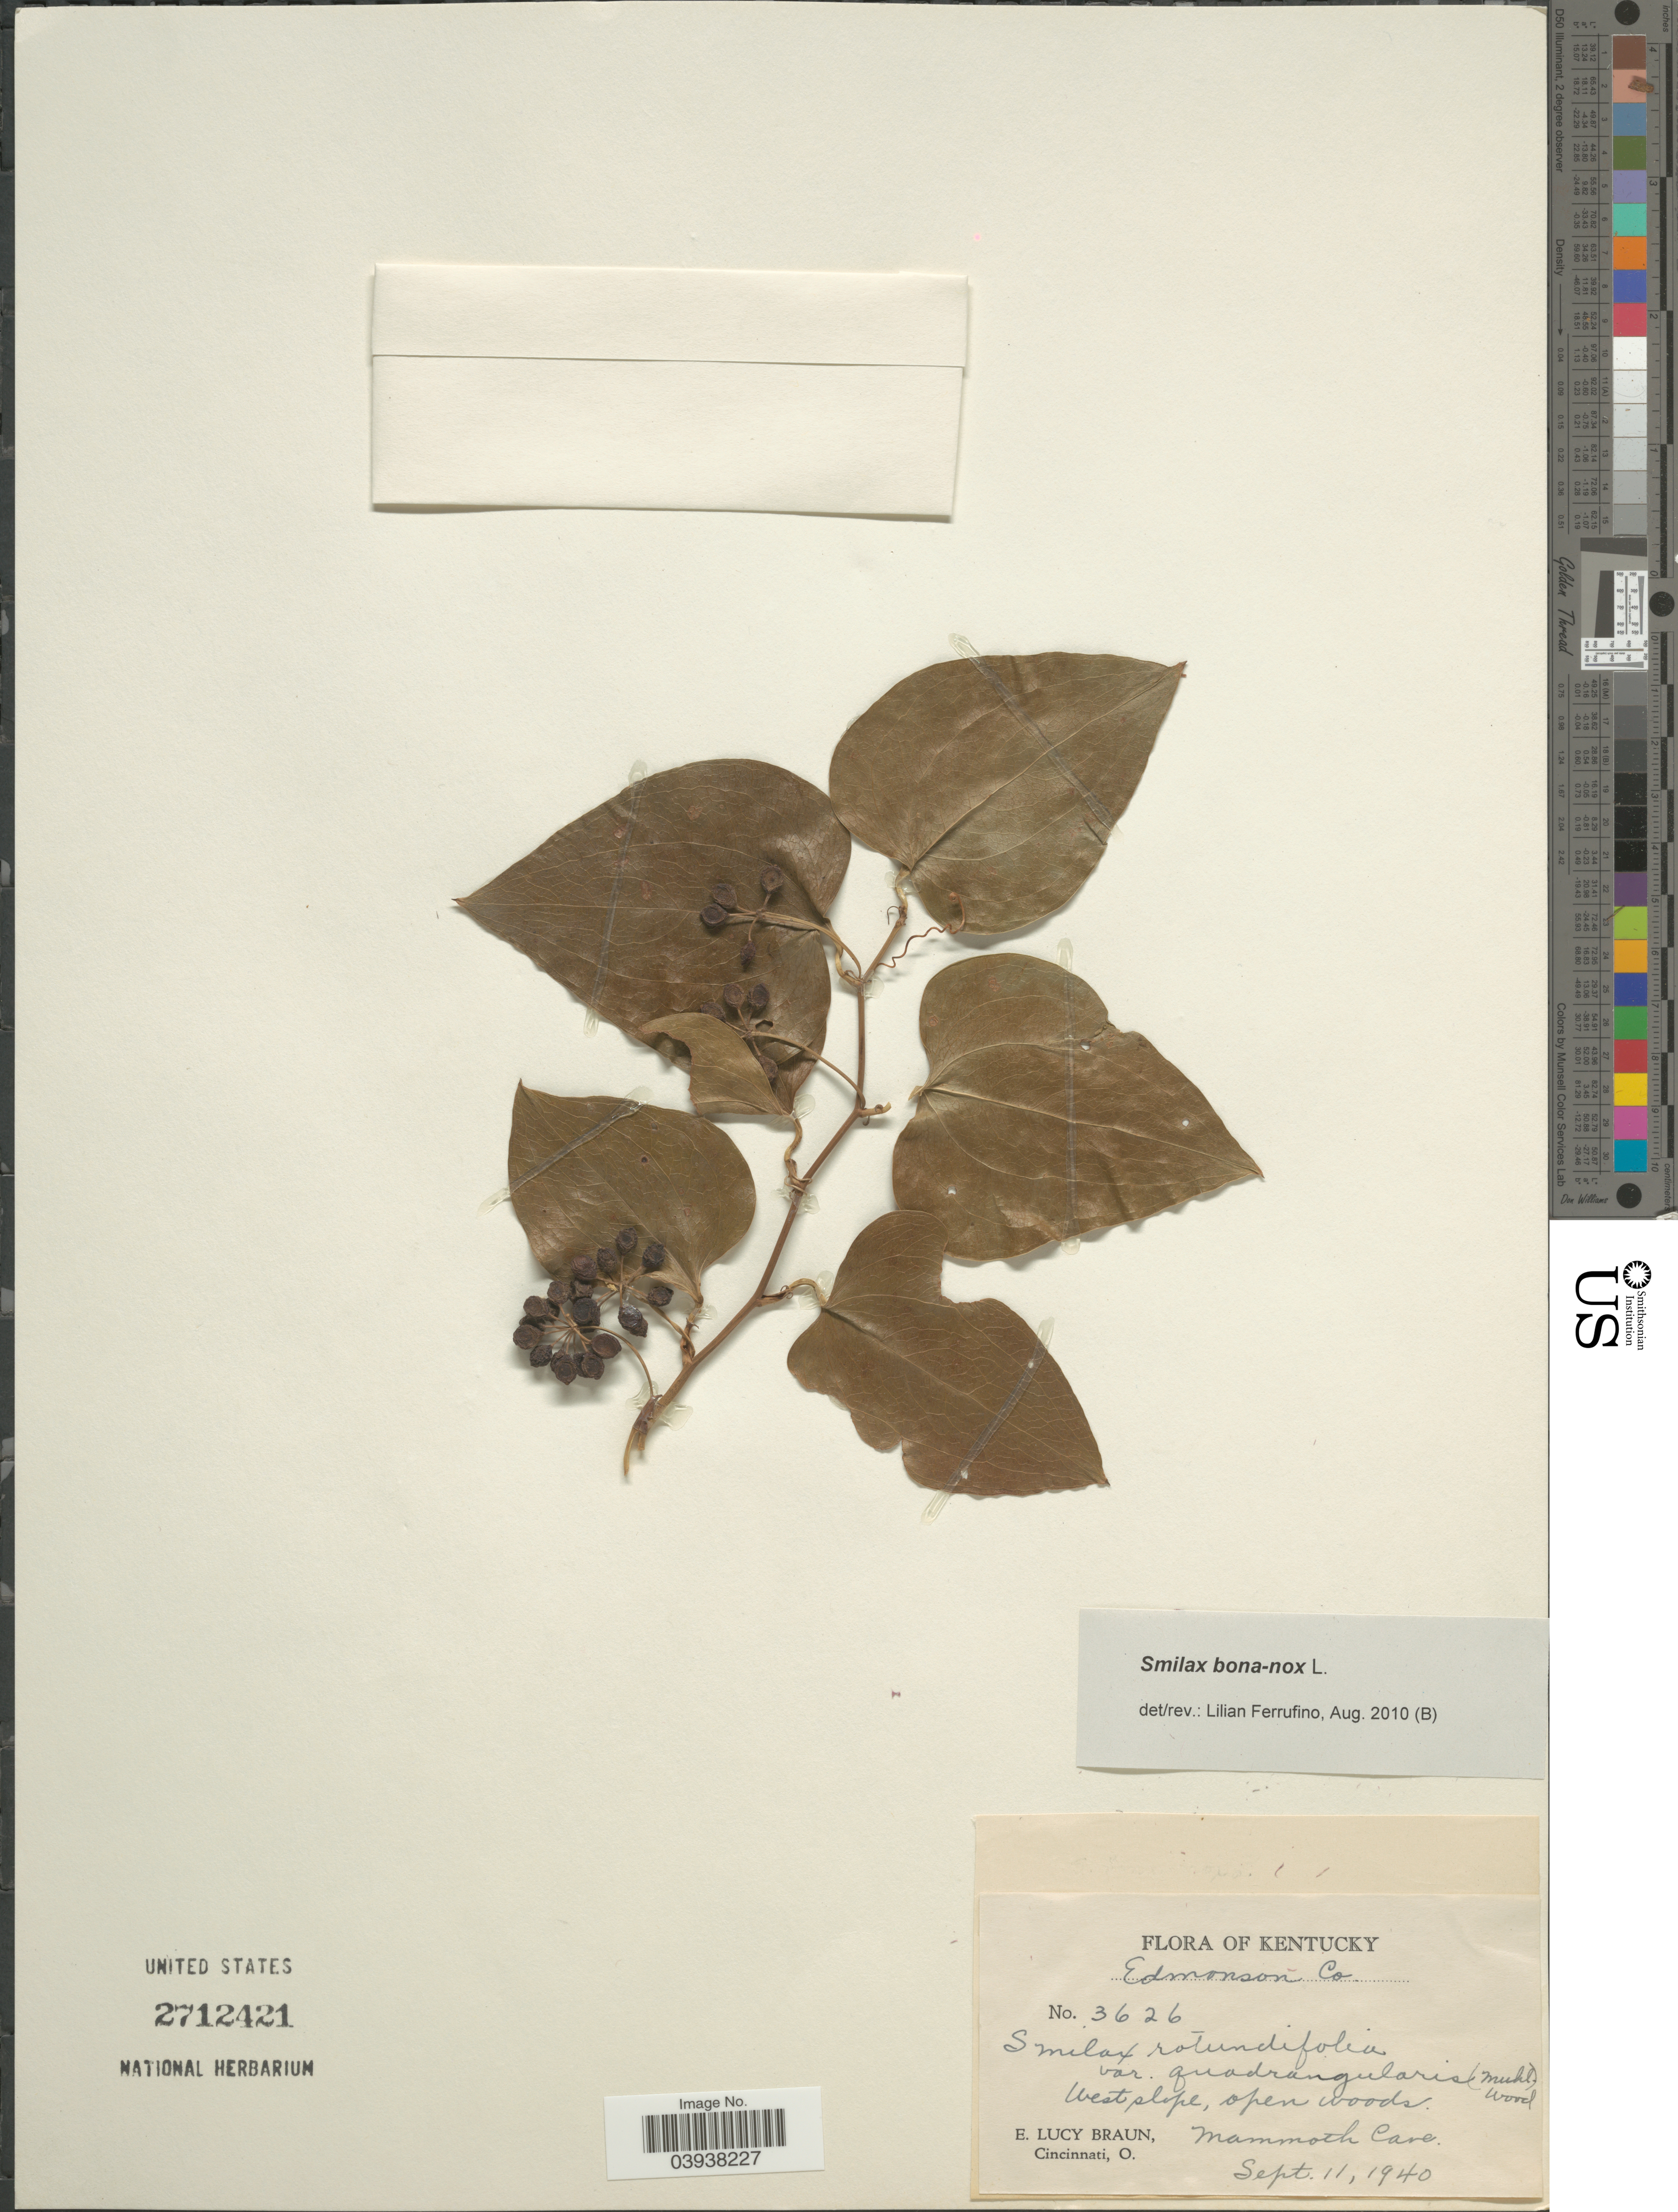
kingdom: Plantae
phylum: Tracheophyta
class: Liliopsida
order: Liliales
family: Smilacaceae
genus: Smilax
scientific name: Smilax bona-nox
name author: L.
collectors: E. L. Braun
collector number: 3626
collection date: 1940-09-11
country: United States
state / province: Kentucky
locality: Edmonson Co. West slope, open woods. Mammoth Cave.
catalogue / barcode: US 2712421